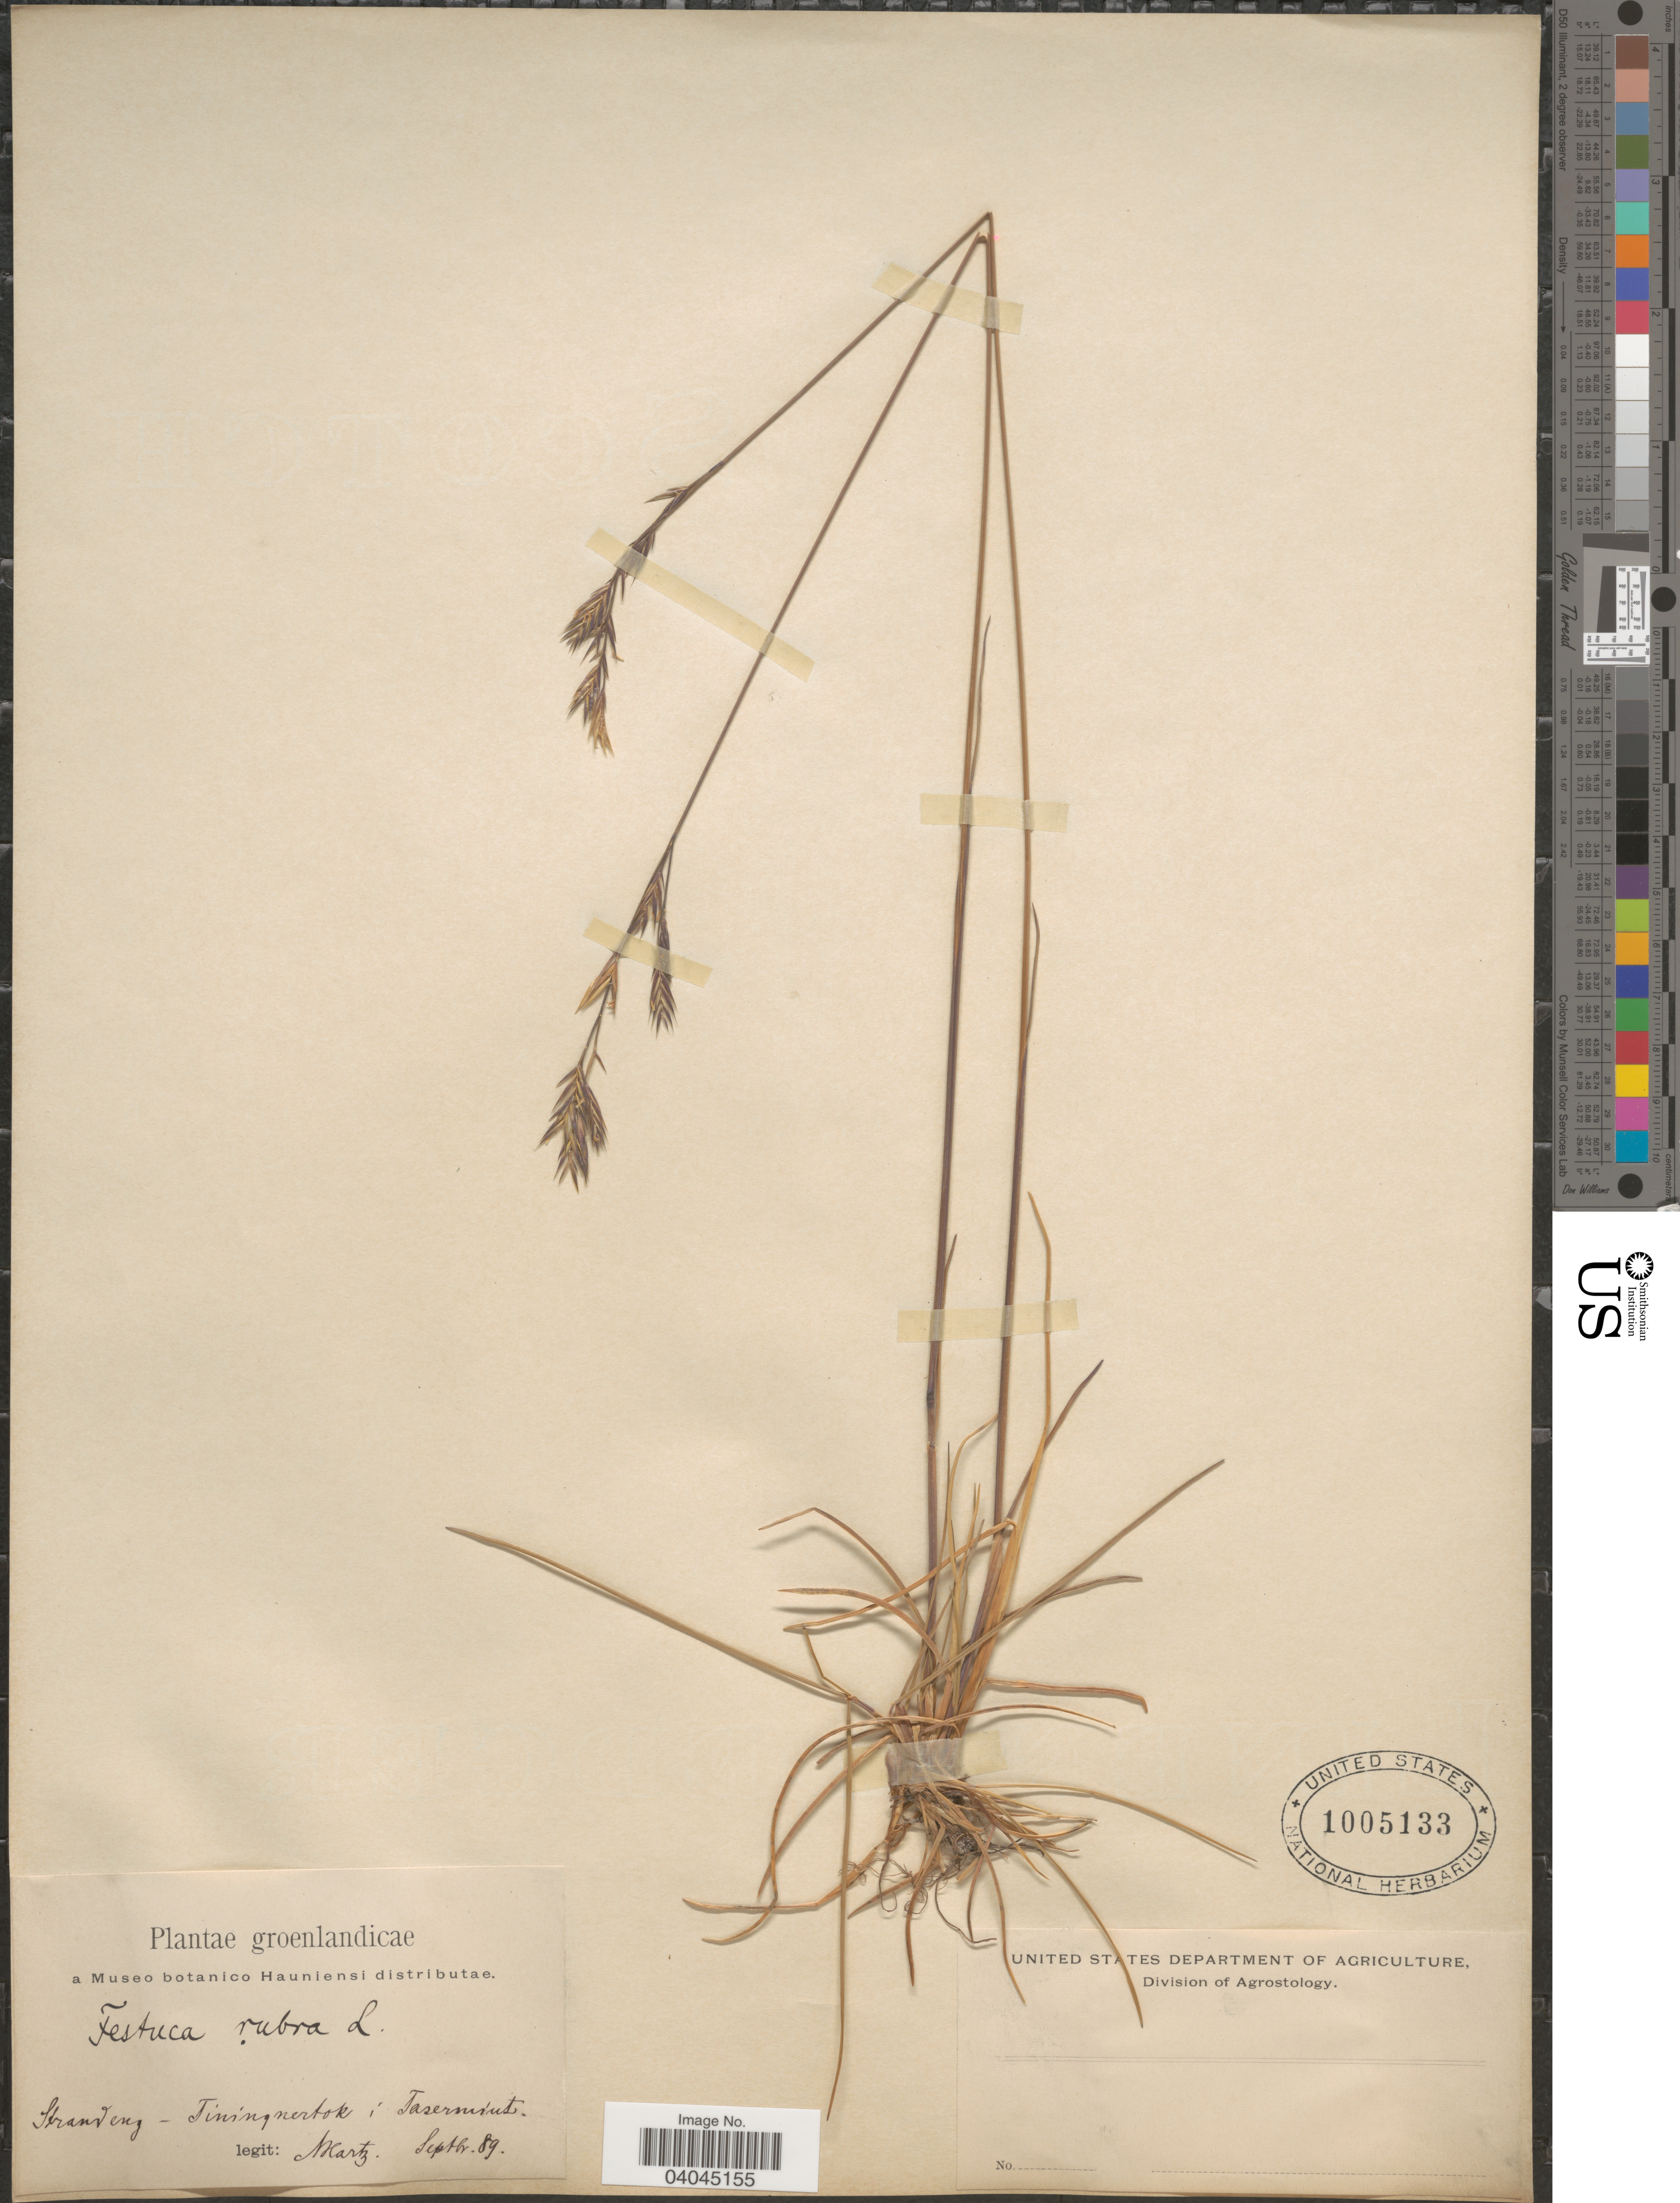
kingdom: Plantae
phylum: Tracheophyta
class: Liliopsida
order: Poales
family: Poaceae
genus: Festuca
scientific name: Festuca rubra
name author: L.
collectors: N. Hartz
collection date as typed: Transcribed d/m/y: /9/89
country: Greenland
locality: Groenlandicae. Strandeng - Tiningnertok; Tasermiut.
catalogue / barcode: US 1005133